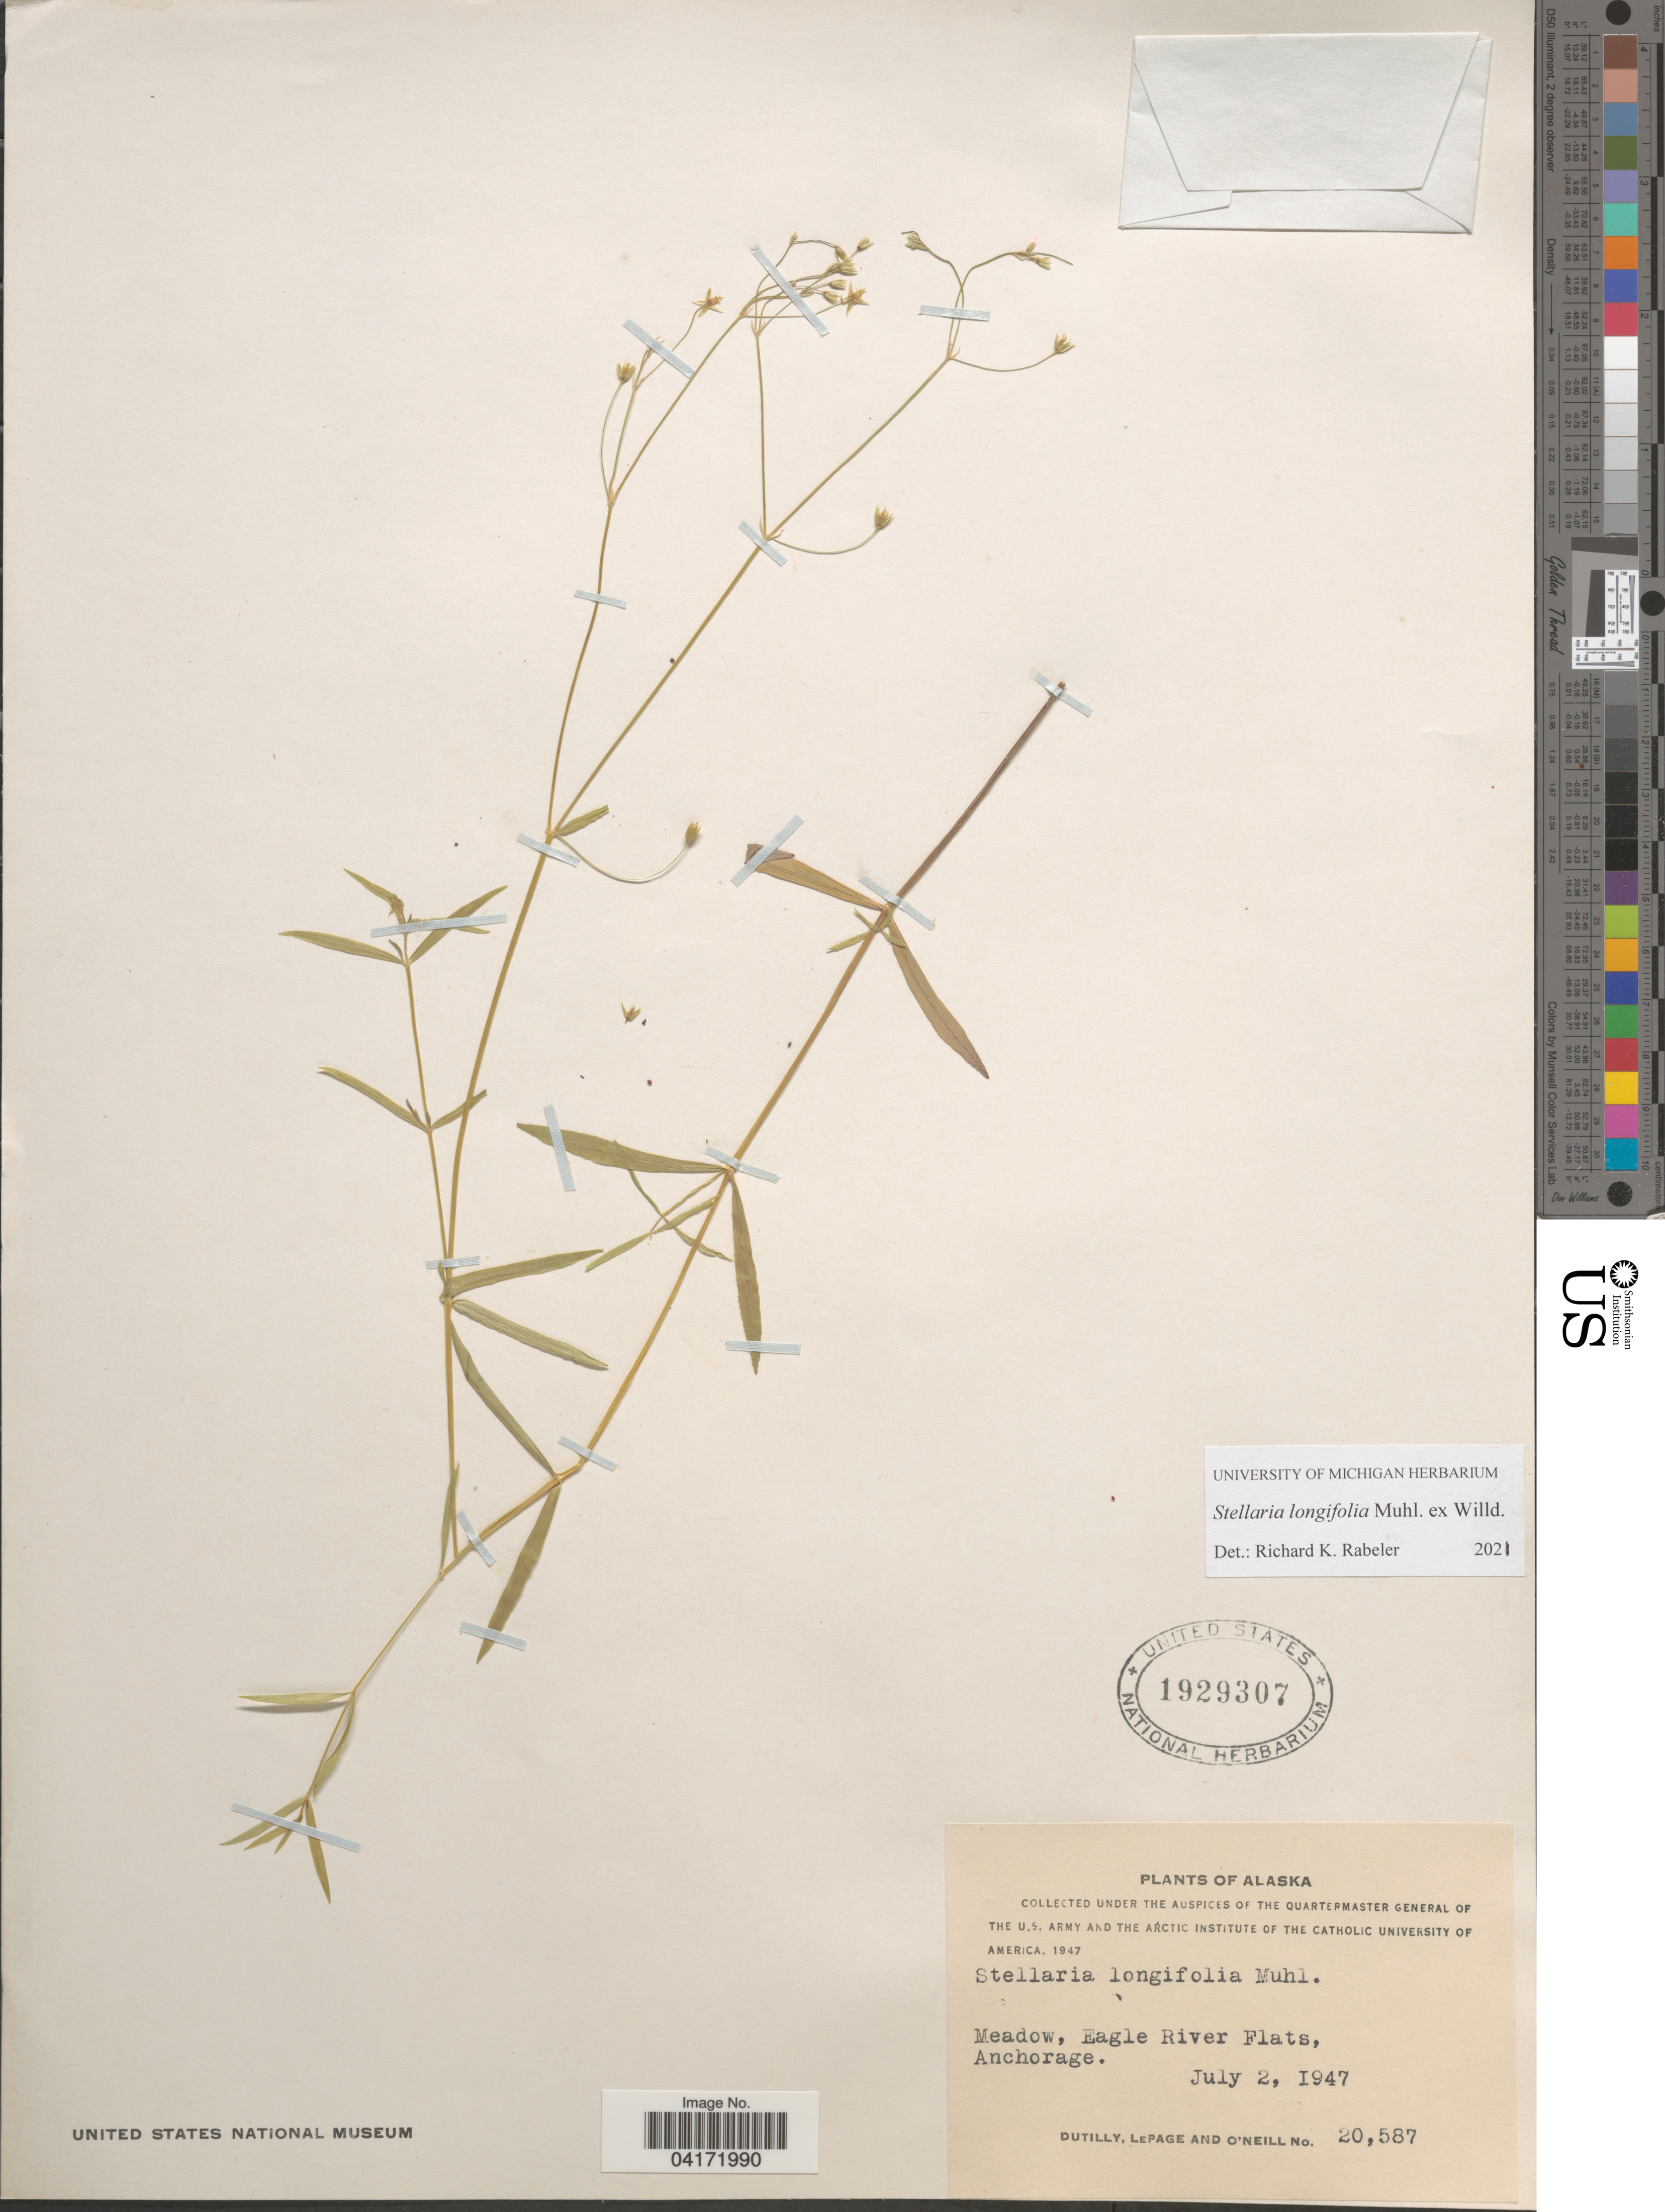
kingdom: Plantae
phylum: Tracheophyta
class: Magnoliopsida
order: Caryophyllales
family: Caryophyllaceae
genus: Stellaria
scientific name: Stellaria longifolia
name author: Muhl. ex Willd.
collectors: -. Dutilly, -. LePage & -. O'Neill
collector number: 20587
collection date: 1947-07-02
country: United States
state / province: Alaska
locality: Meadow, Eagle River Flats, Anchorage.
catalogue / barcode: US 1929307